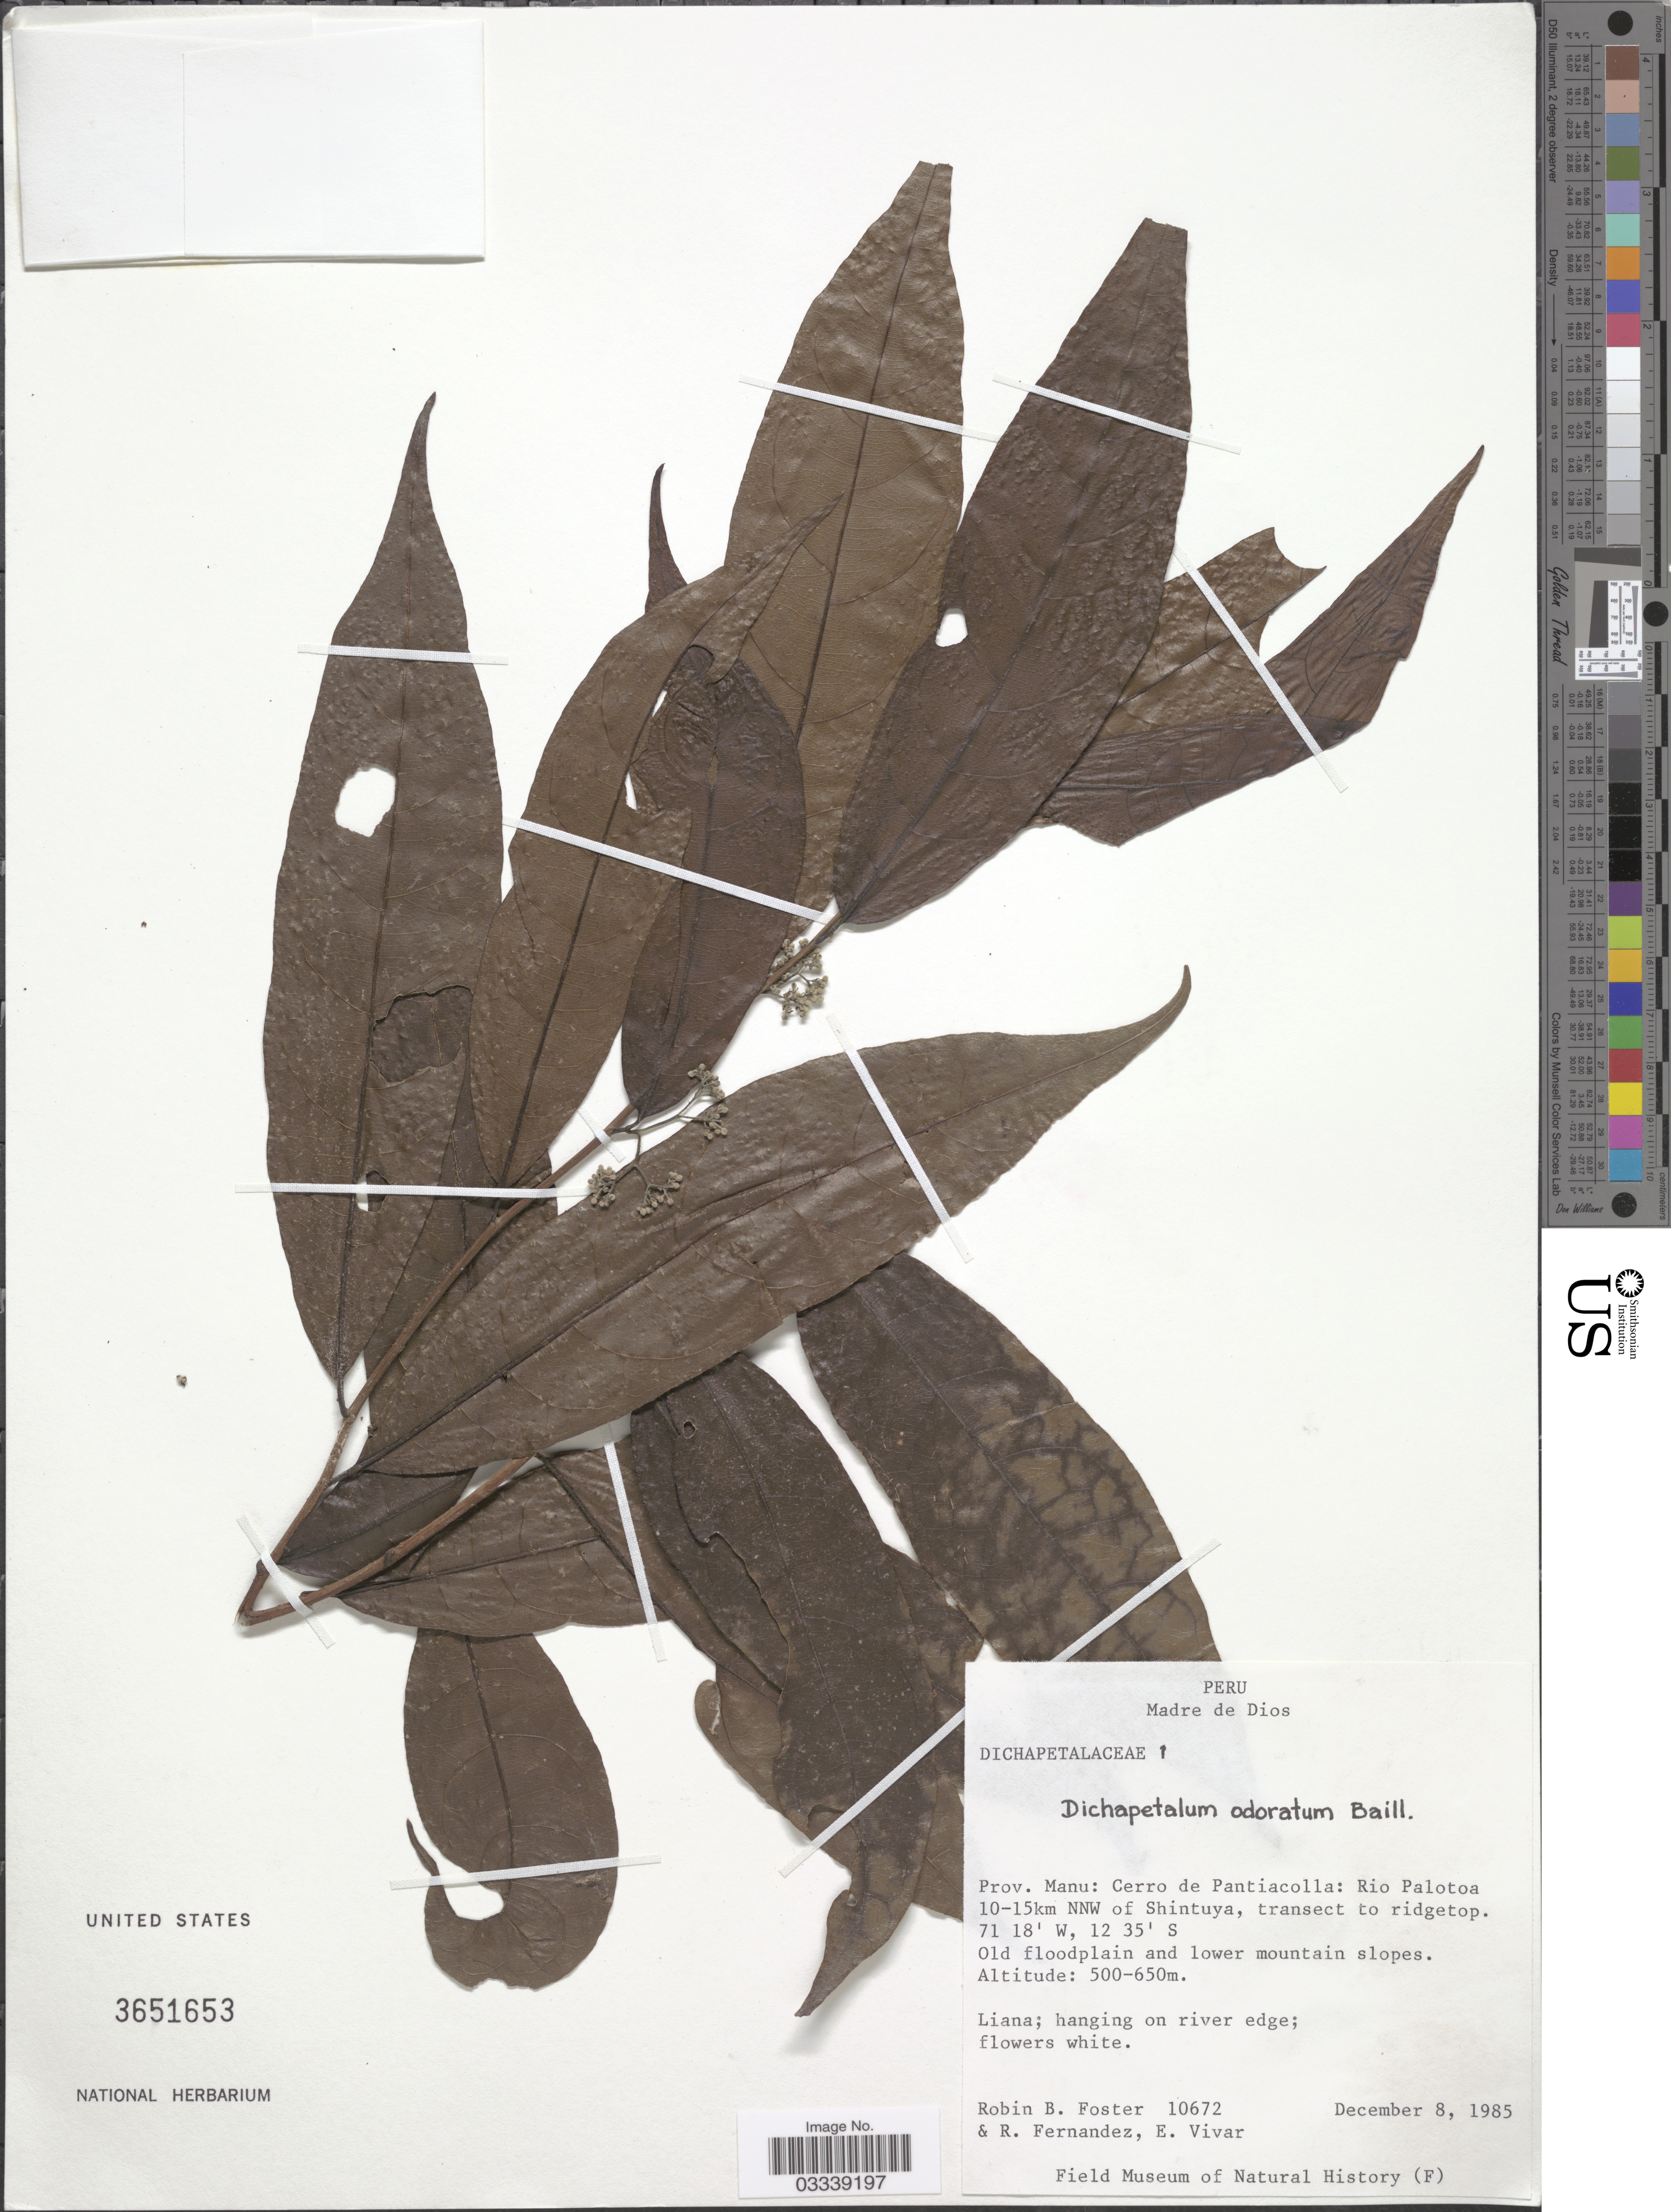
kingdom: Plantae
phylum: Tracheophyta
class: Magnoliopsida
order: Malpighiales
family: Dichapetalaceae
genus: Dichapetalum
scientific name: Dichapetalum odoratum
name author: Baill.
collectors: R. B. Foster, R. Fernandez & E. Vivar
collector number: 10672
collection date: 1985-12-08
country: Peru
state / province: Madre de Dios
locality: Prov. Manu: Cerro de Pantiacolla: Rio Palotoa 10-15km NNW of Shintuya, transect to ridgetop. Old floodplain and lower mountain slopes.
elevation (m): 500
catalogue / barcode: US 3651653